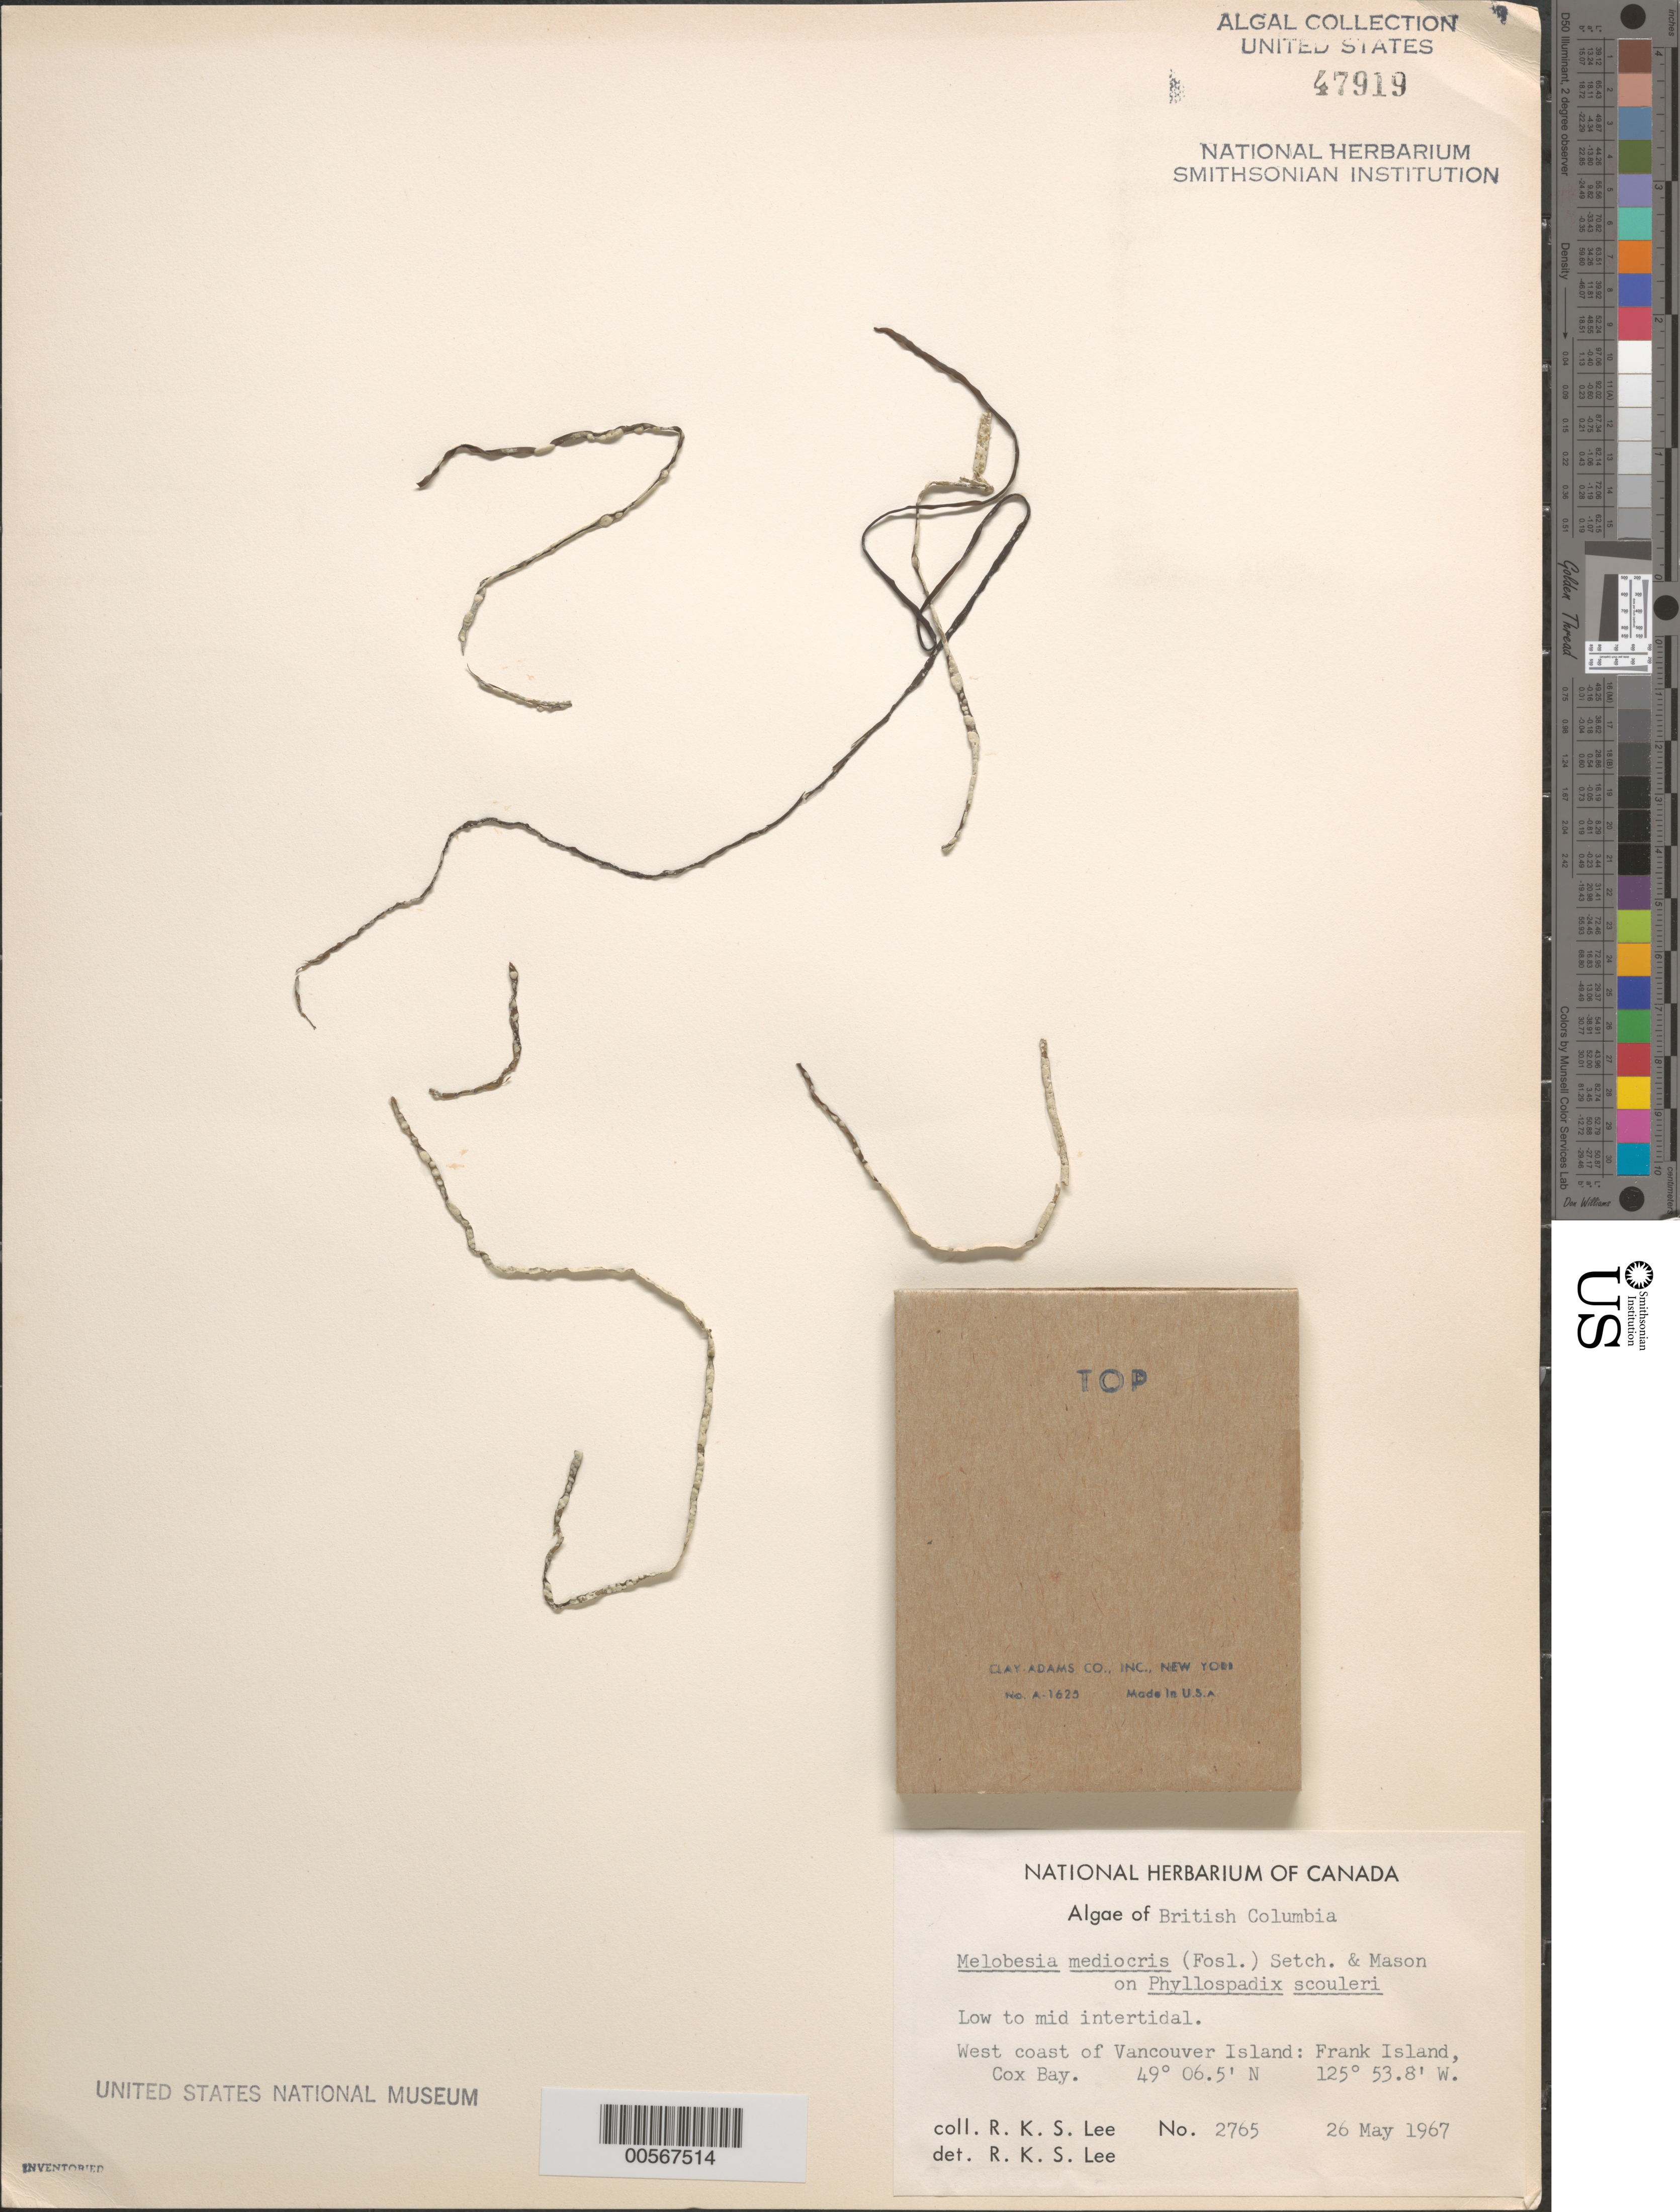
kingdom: Plantae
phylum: Rhodophyta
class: Florideophyceae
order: Corallinales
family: Hapalidiaceae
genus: Melobesia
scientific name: Melobesia mediocris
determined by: Lee, R. K. S.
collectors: R. Lee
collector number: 2765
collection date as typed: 26 May 1967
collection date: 1967-05-26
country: Canada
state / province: British Columbia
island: Frank Island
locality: Cox Bay, Vancouver Island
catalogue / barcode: US 47919